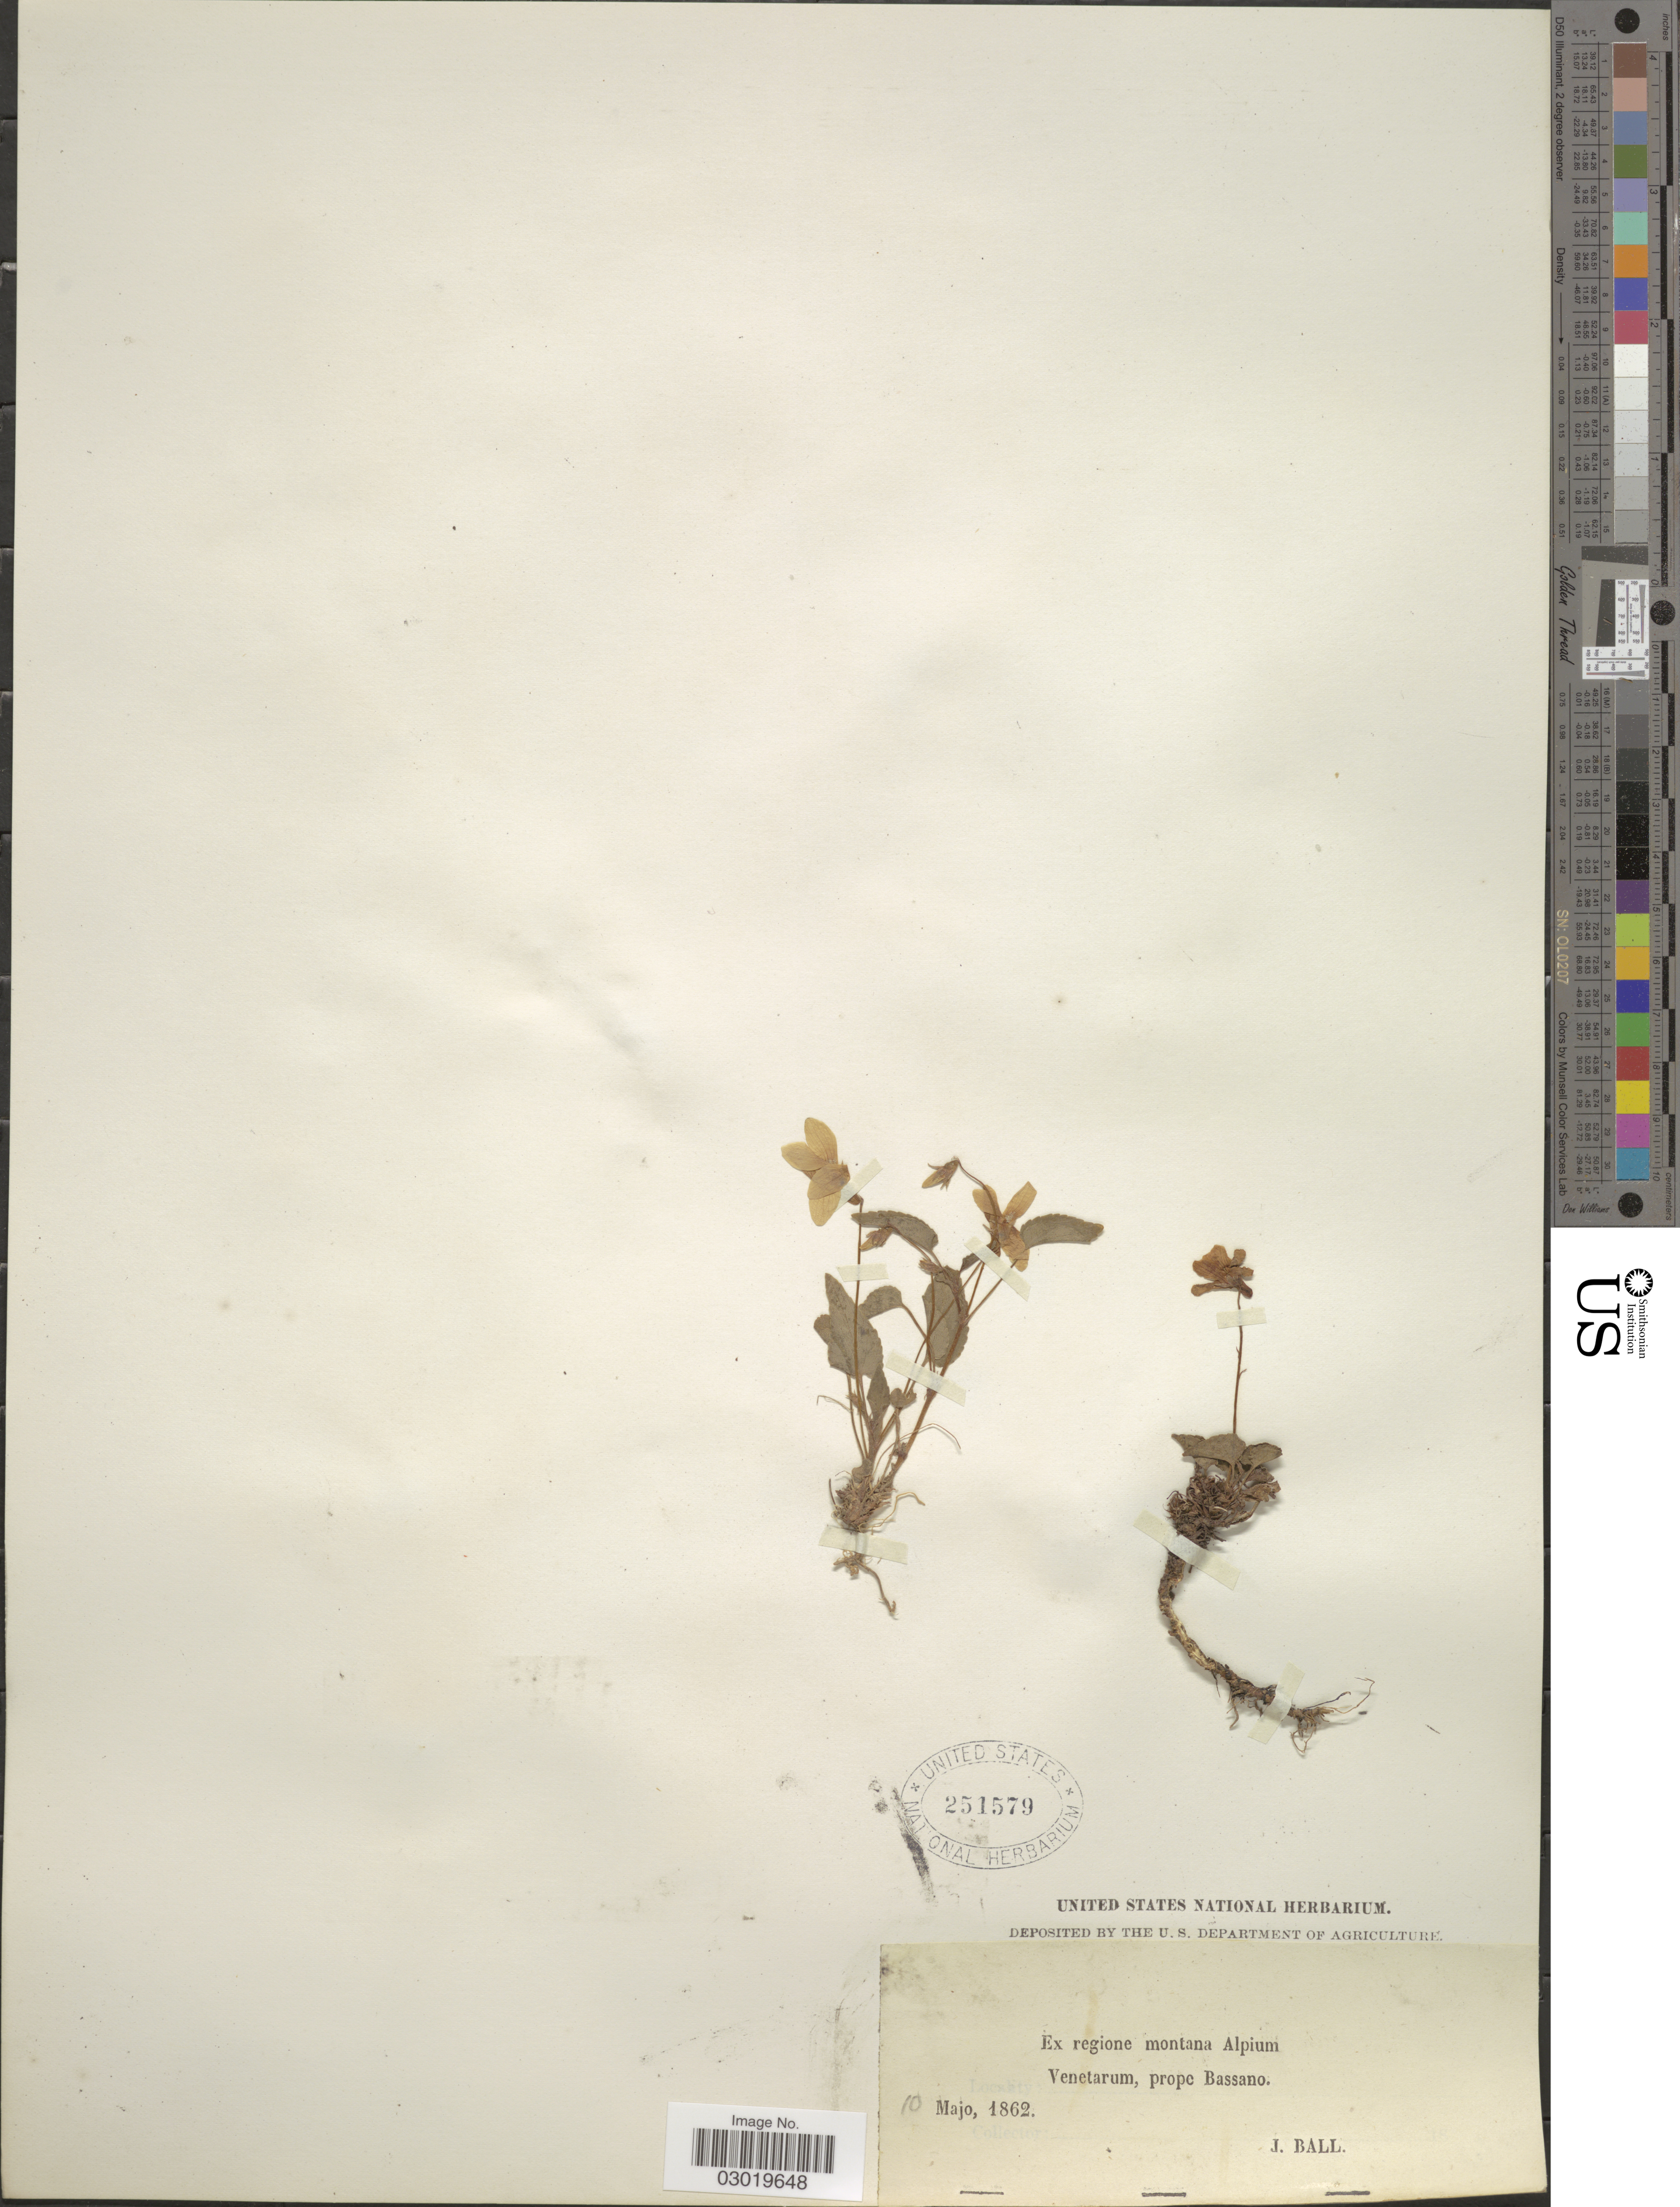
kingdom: Plantae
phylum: Tracheophyta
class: Magnoliopsida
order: Malpighiales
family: Violaceae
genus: Viola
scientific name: Viola sp.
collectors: J. Ball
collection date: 1862-05-10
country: Italy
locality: Regione montana Alpium Venetarum, prope Bassano.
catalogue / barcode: US 251579